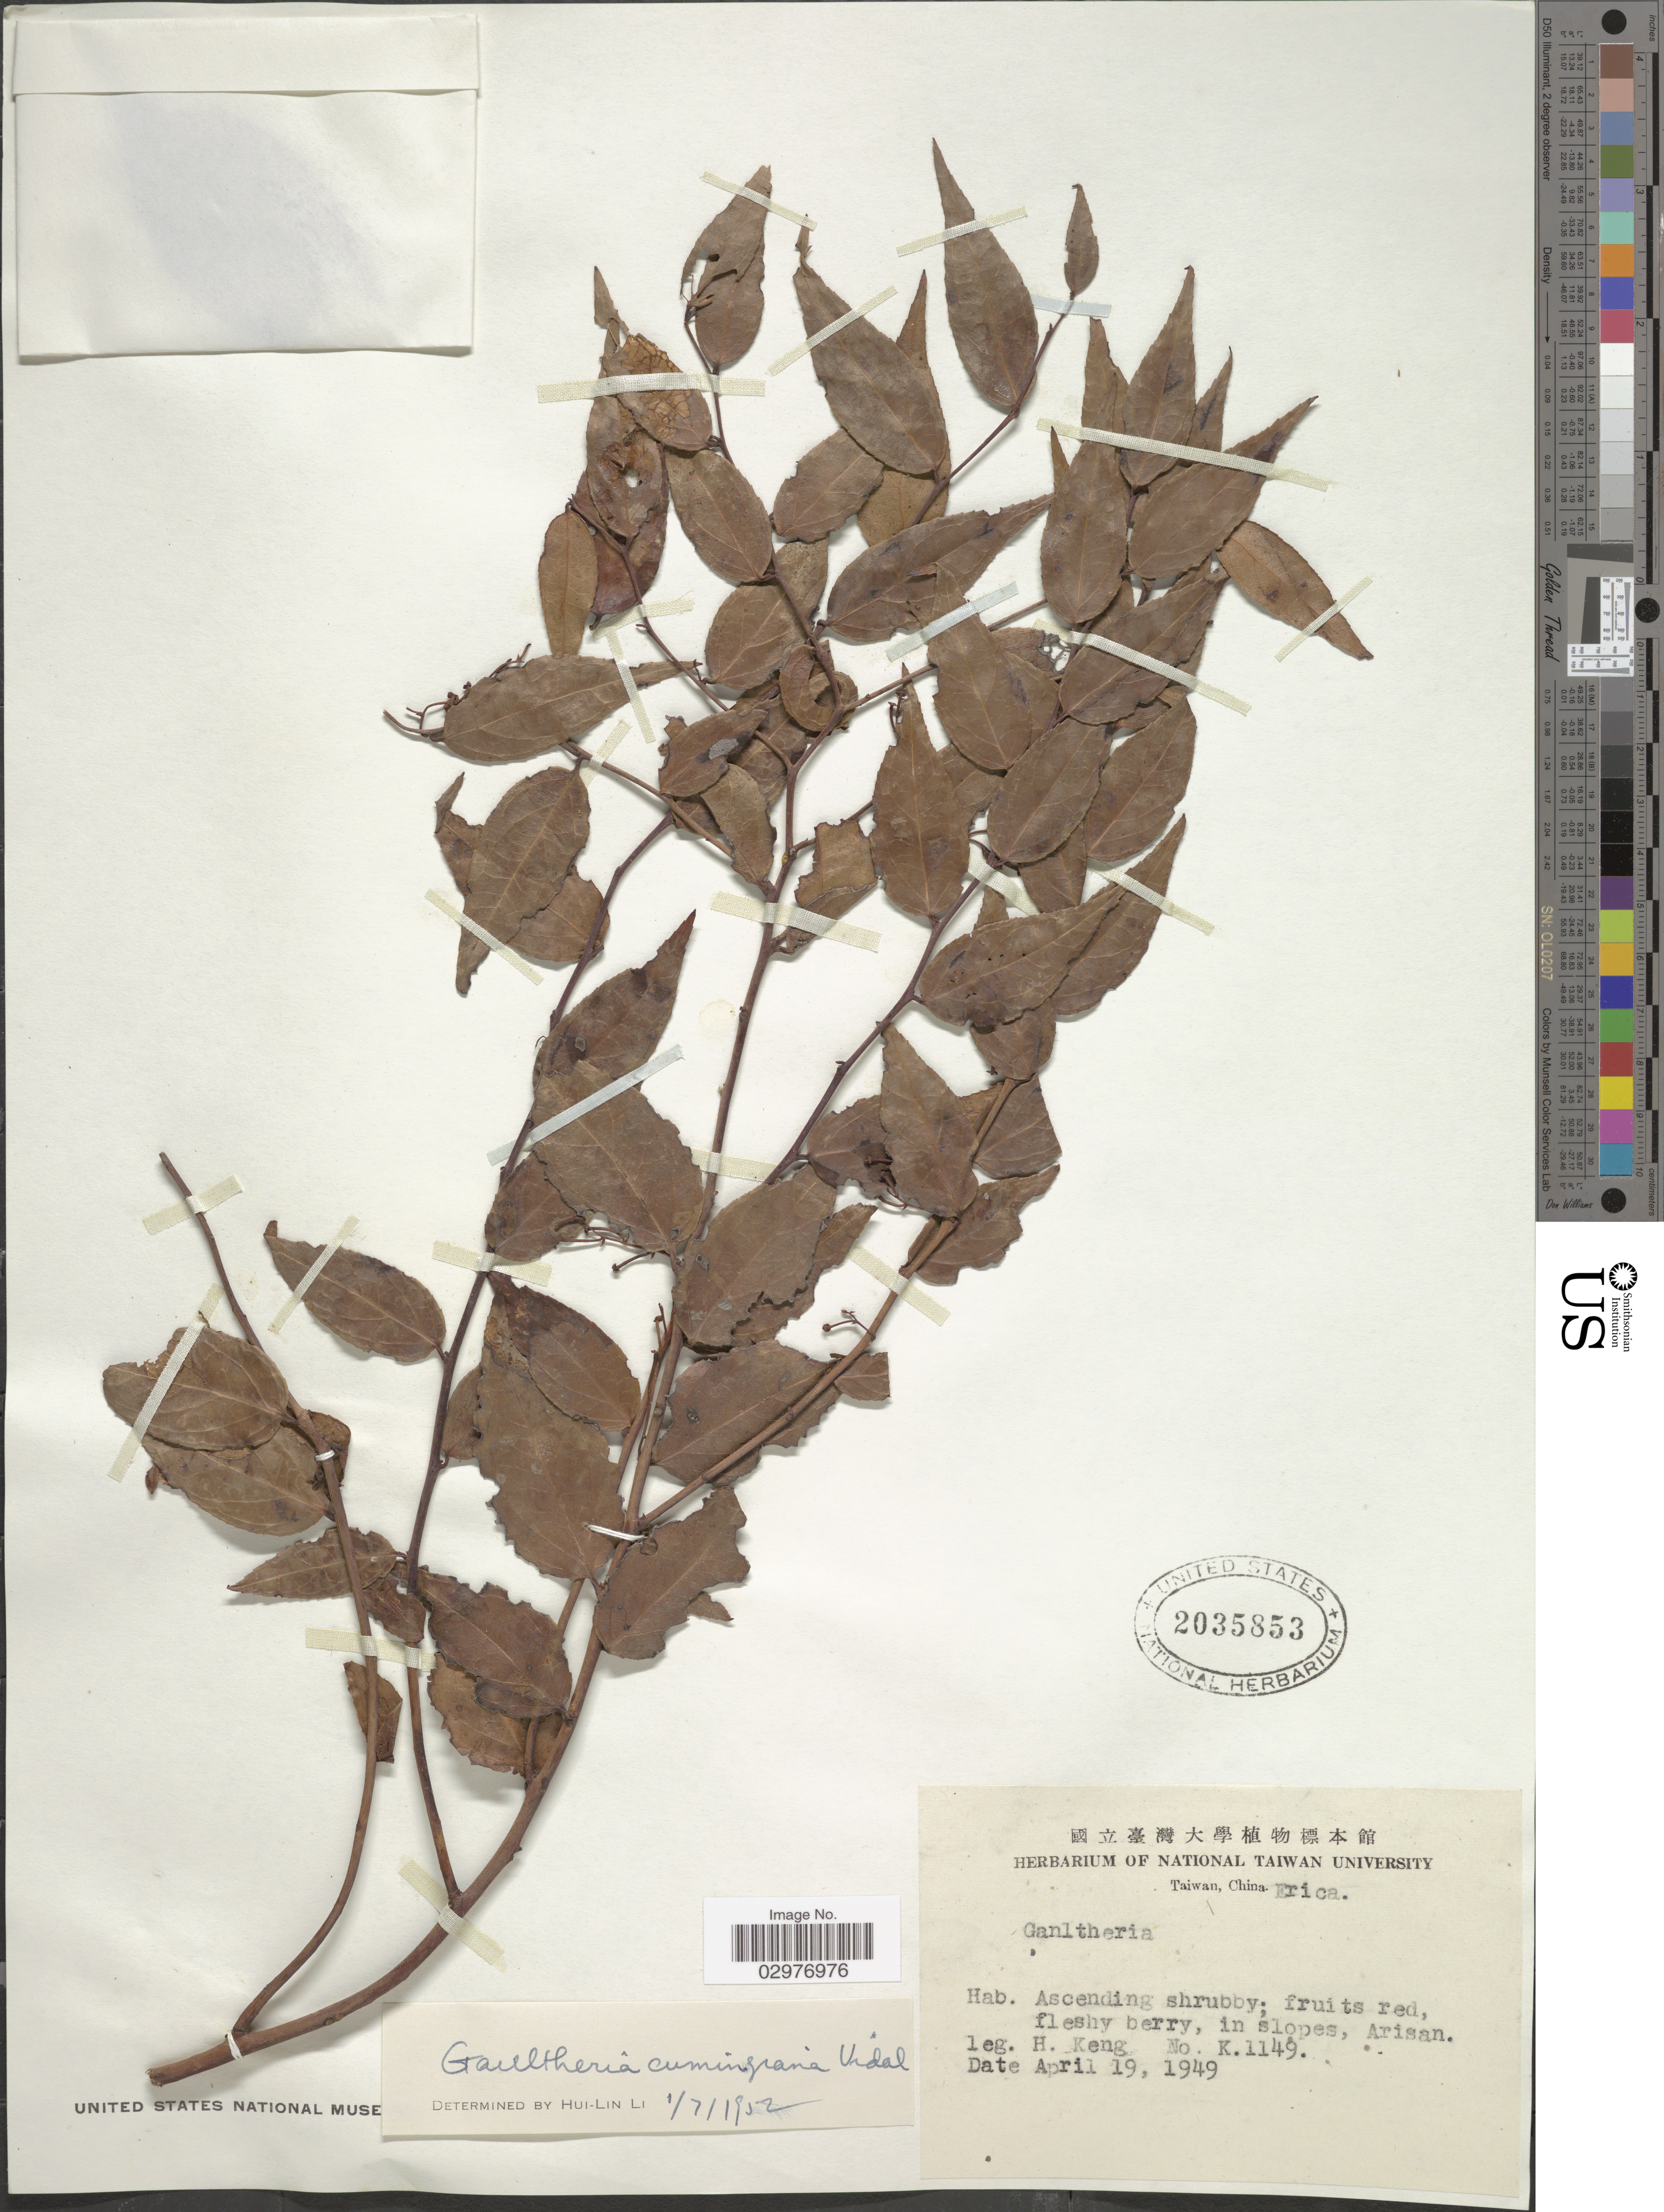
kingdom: Plantae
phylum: Tracheophyta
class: Magnoliopsida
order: Ericales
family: Ericaceae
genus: Gaultheria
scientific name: Gaultheria cumingiana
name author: S. Vidal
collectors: H. Keng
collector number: K.1149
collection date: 1949-04-19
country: Taiwan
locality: In slopes, Arisan.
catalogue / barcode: US 2035853